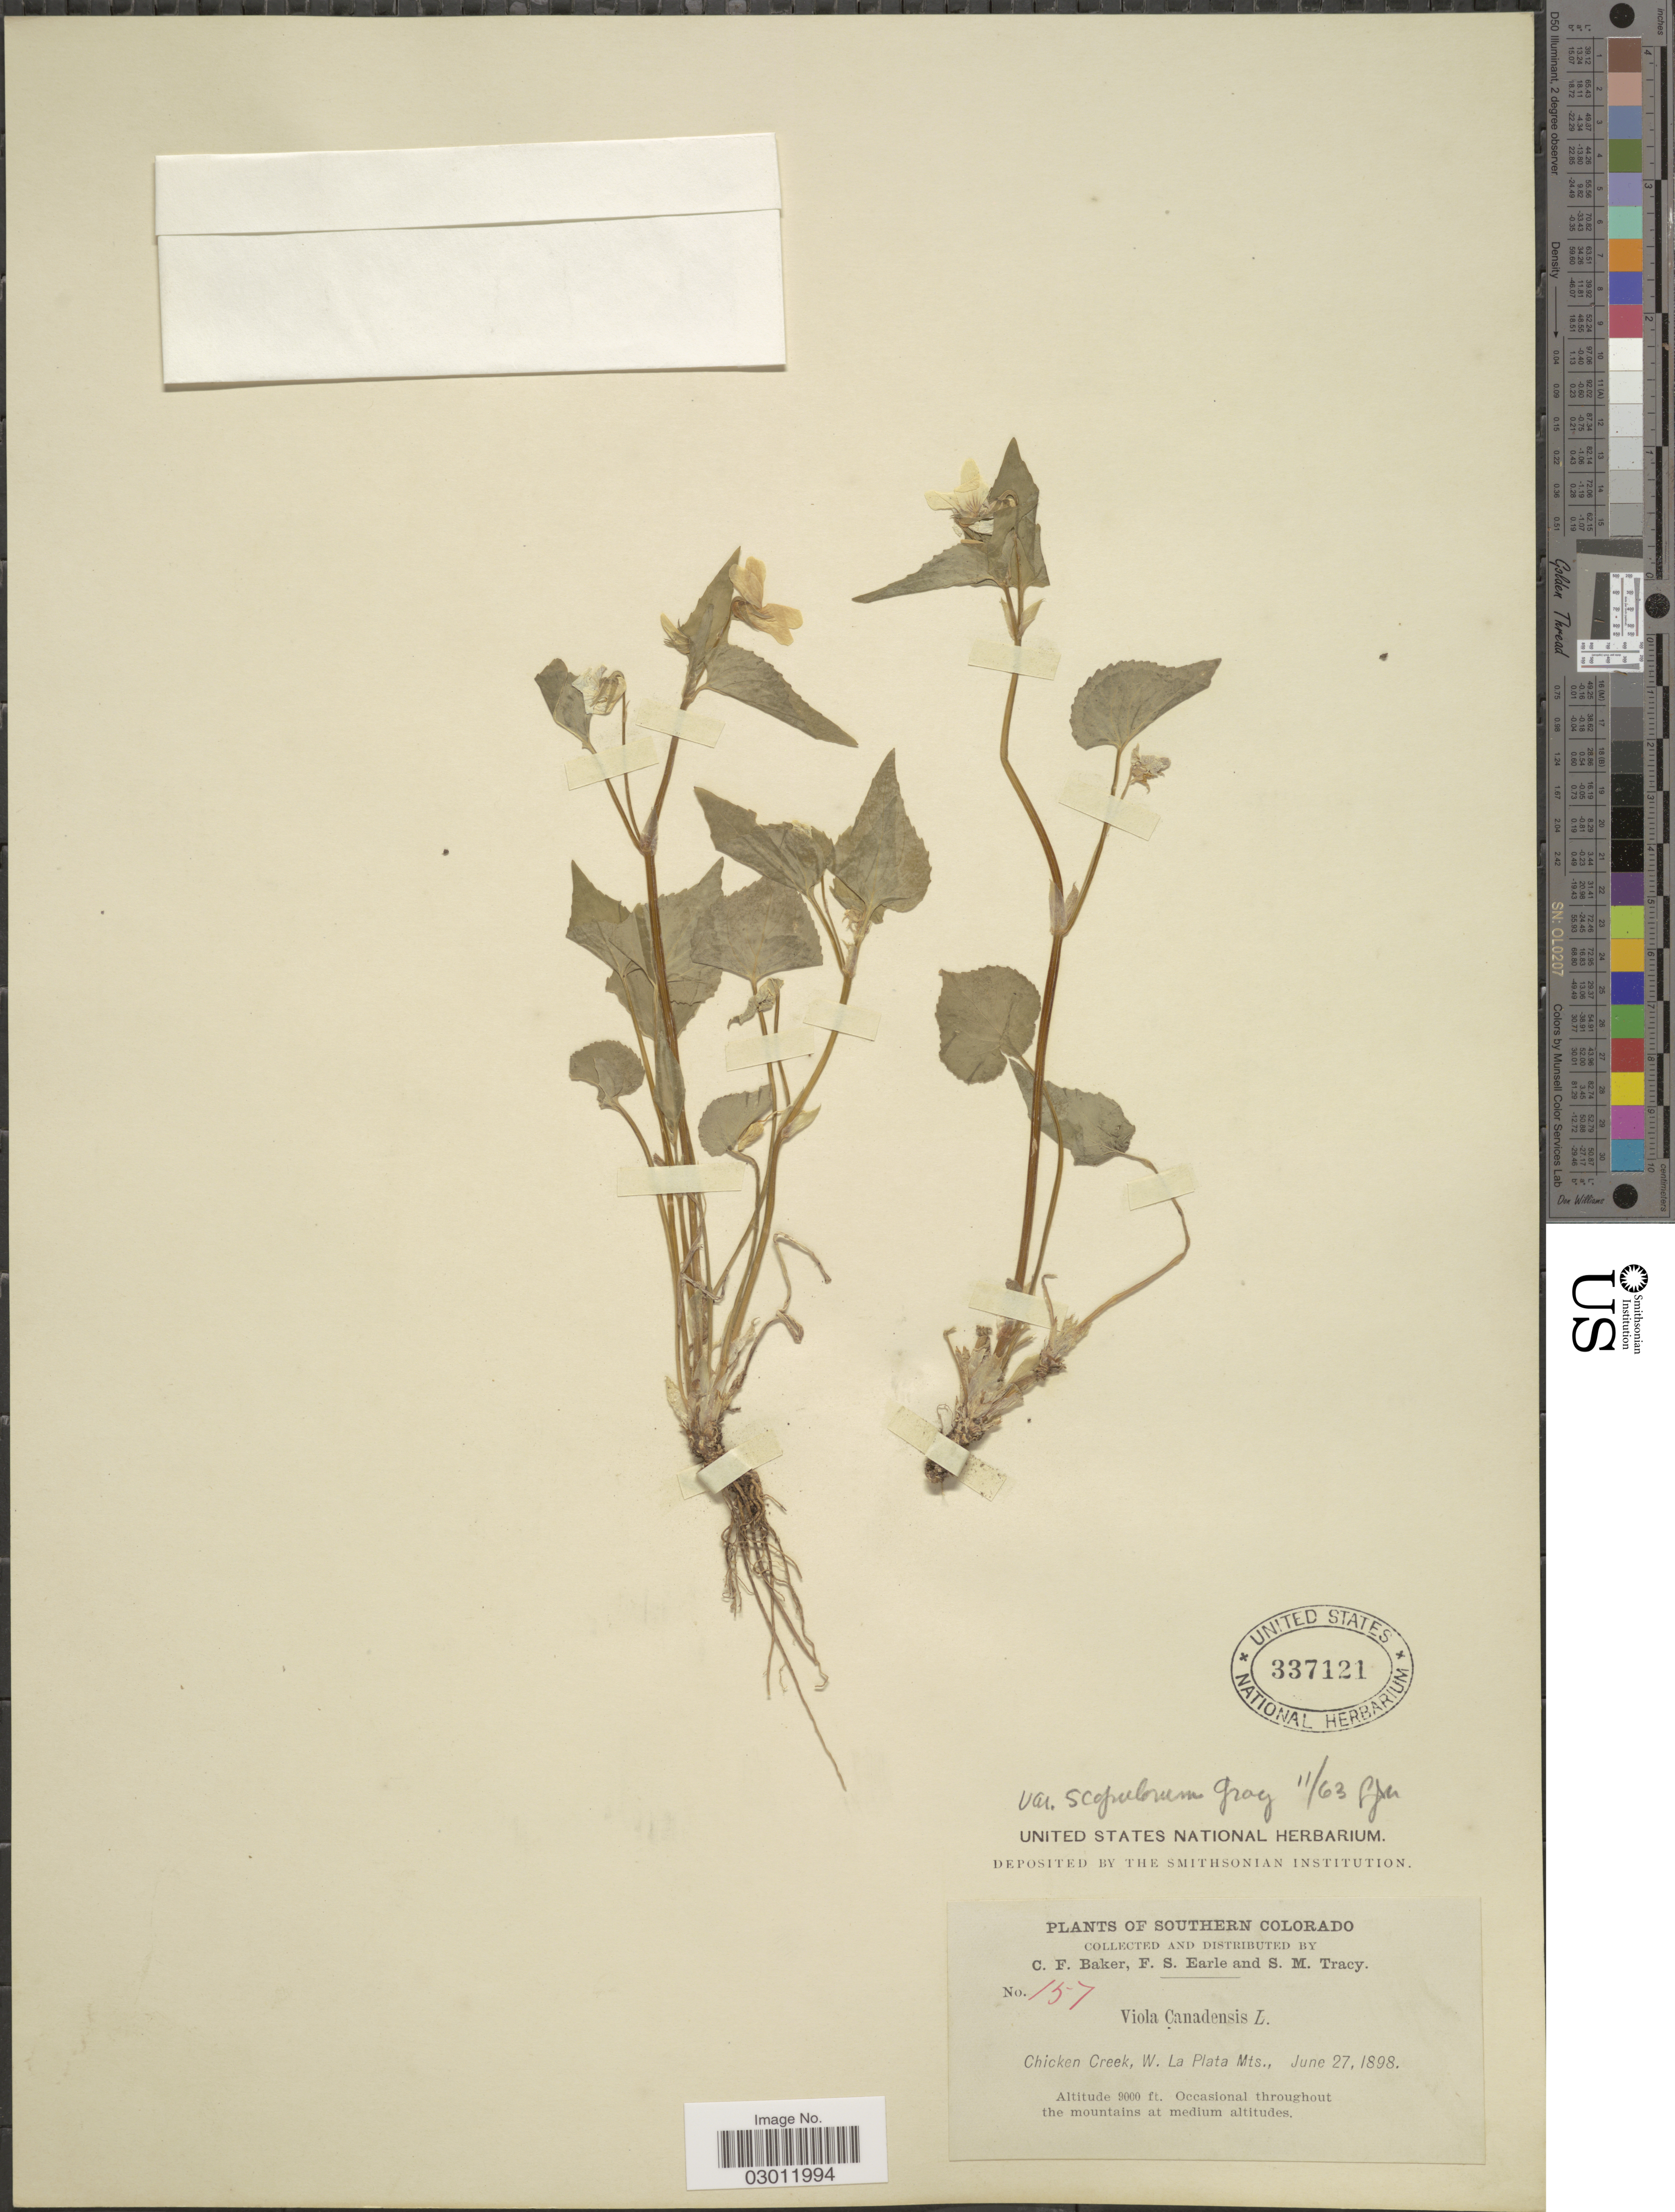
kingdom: Plantae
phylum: Tracheophyta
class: Magnoliopsida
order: Malpighiales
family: Violaceae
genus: Viola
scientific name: Viola canadensis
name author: L.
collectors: C. F. Baker, F. S. Earle & S. M. Tracy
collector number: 157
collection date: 1898-06-27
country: United States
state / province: Colorado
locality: Southern Colorado. Chicken Creek, W. La Plata Mts.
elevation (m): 2743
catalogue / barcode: US 337121